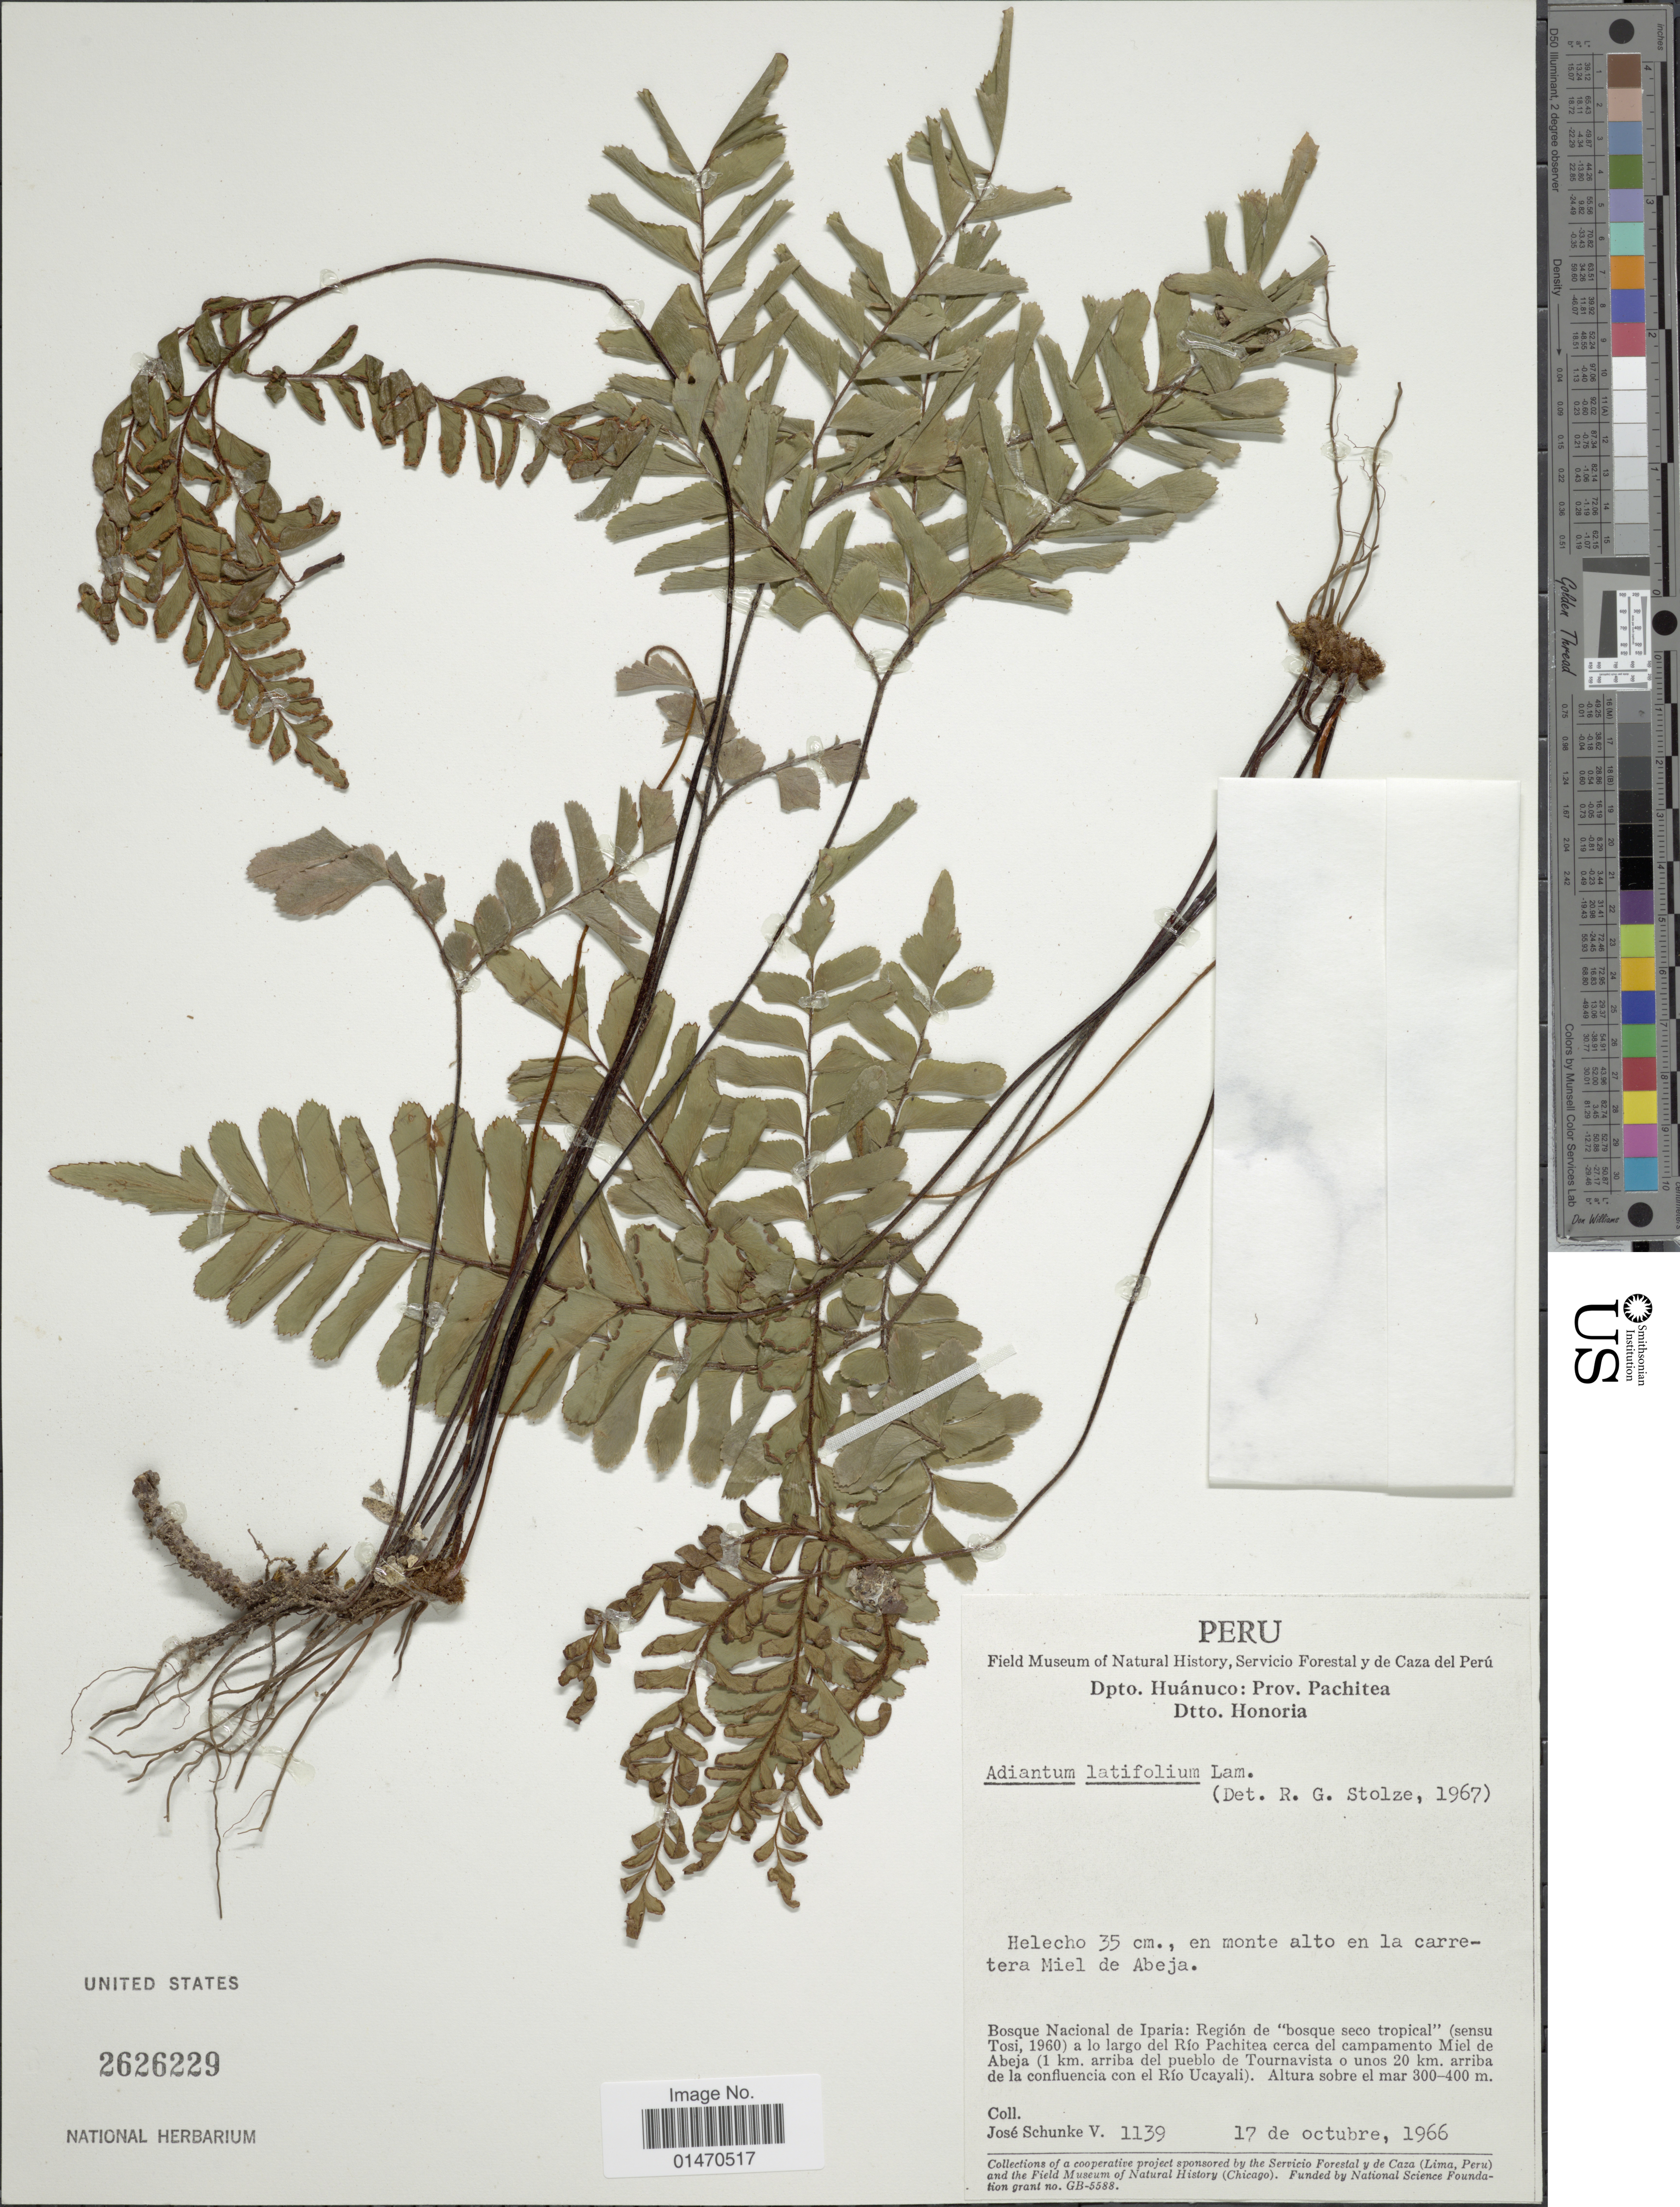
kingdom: Plantae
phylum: Tracheophyta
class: Polypodiopsida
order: Polypodiales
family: Pteridaceae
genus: Adiantum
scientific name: Adiantum latifolium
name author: Lam.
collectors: J. Schunke Vigo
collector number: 1139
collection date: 1966-10-17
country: Peru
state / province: Huánuco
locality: Dpto. Huánuco: prov. Pachitea, Dtto. Honoria, Bosque Nacional de Iparia: region de "bosque seco tropical" (sensu Tosi 1960) a lo largo del Rio Pachitea cerca del Campamento Miel de Abeja(1km arriba del pueblo de Tournavista a unos 20km, arriba de la confluencia con el Rio Ucayali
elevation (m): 300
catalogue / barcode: US 2626229